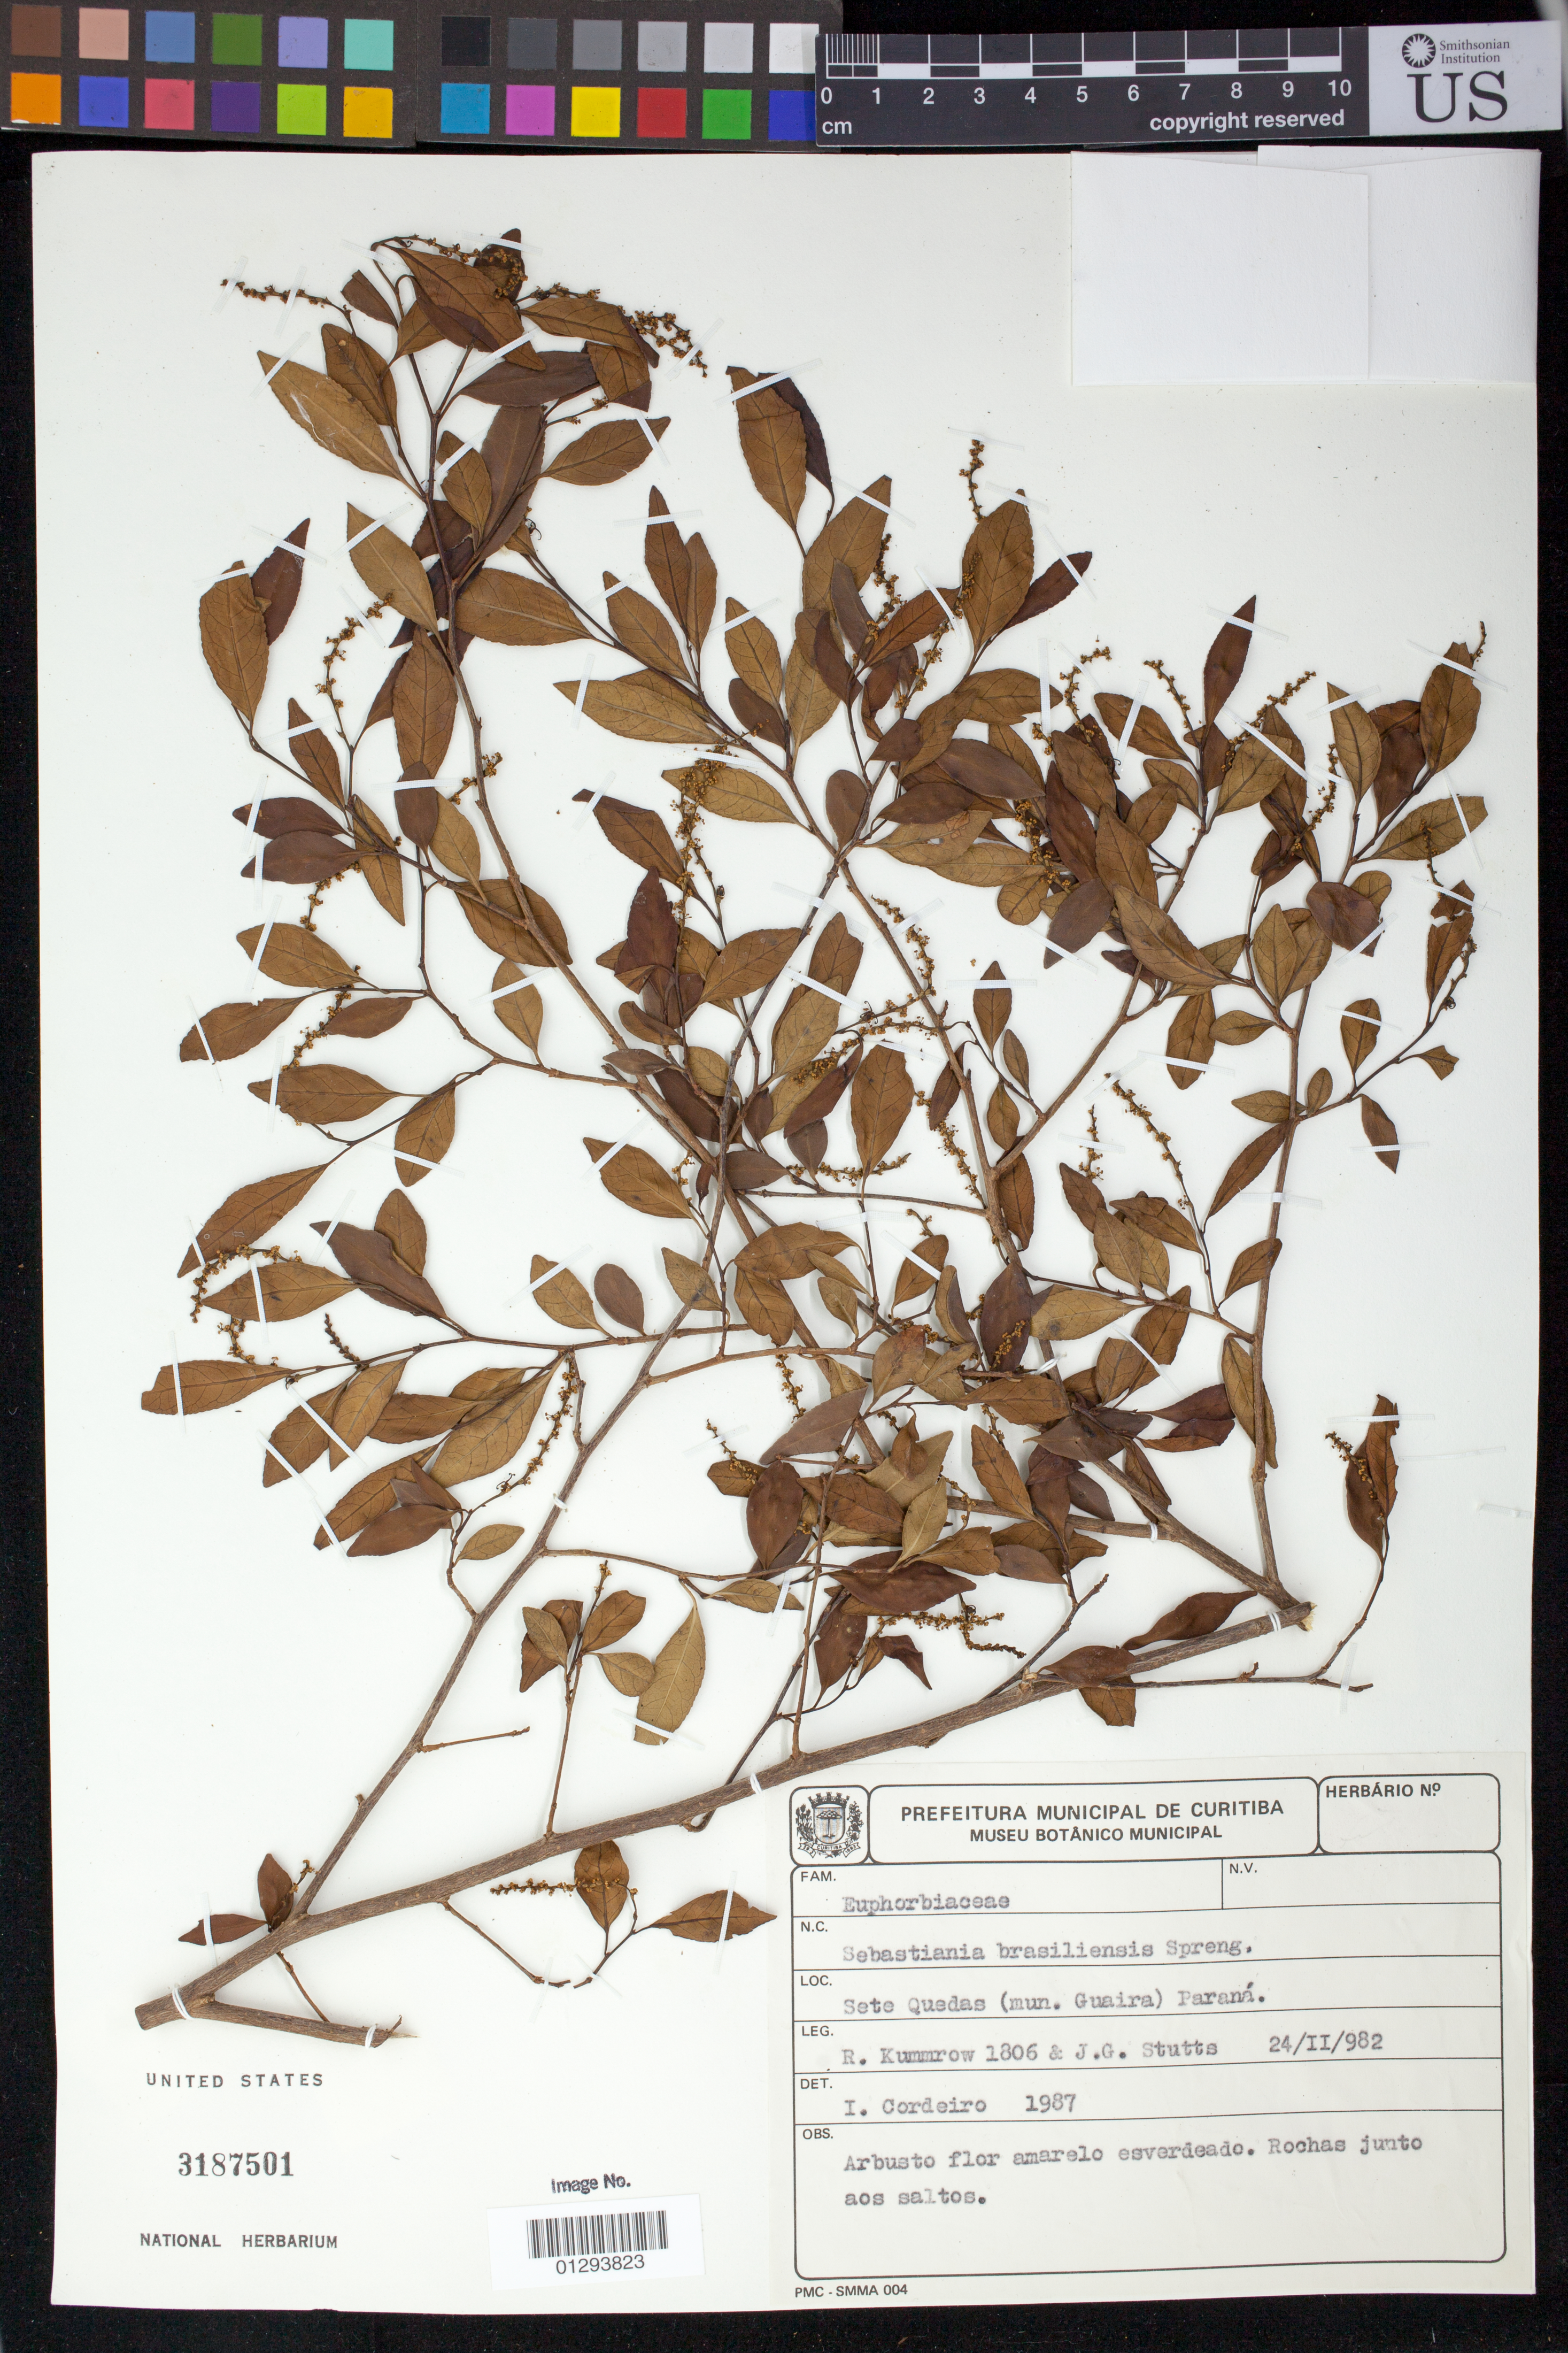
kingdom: Plantae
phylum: Tracheophyta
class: Magnoliopsida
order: Malpighiales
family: Euphorbiaceae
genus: Sebastiania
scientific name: Sebastiania brasiliensis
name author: Spreng.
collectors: R. Kummrow & J. G. Stutts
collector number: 1806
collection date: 1982-02-24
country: Brazil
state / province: Parana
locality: Sete Quedas (mun. Guaira).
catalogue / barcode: US 3187501